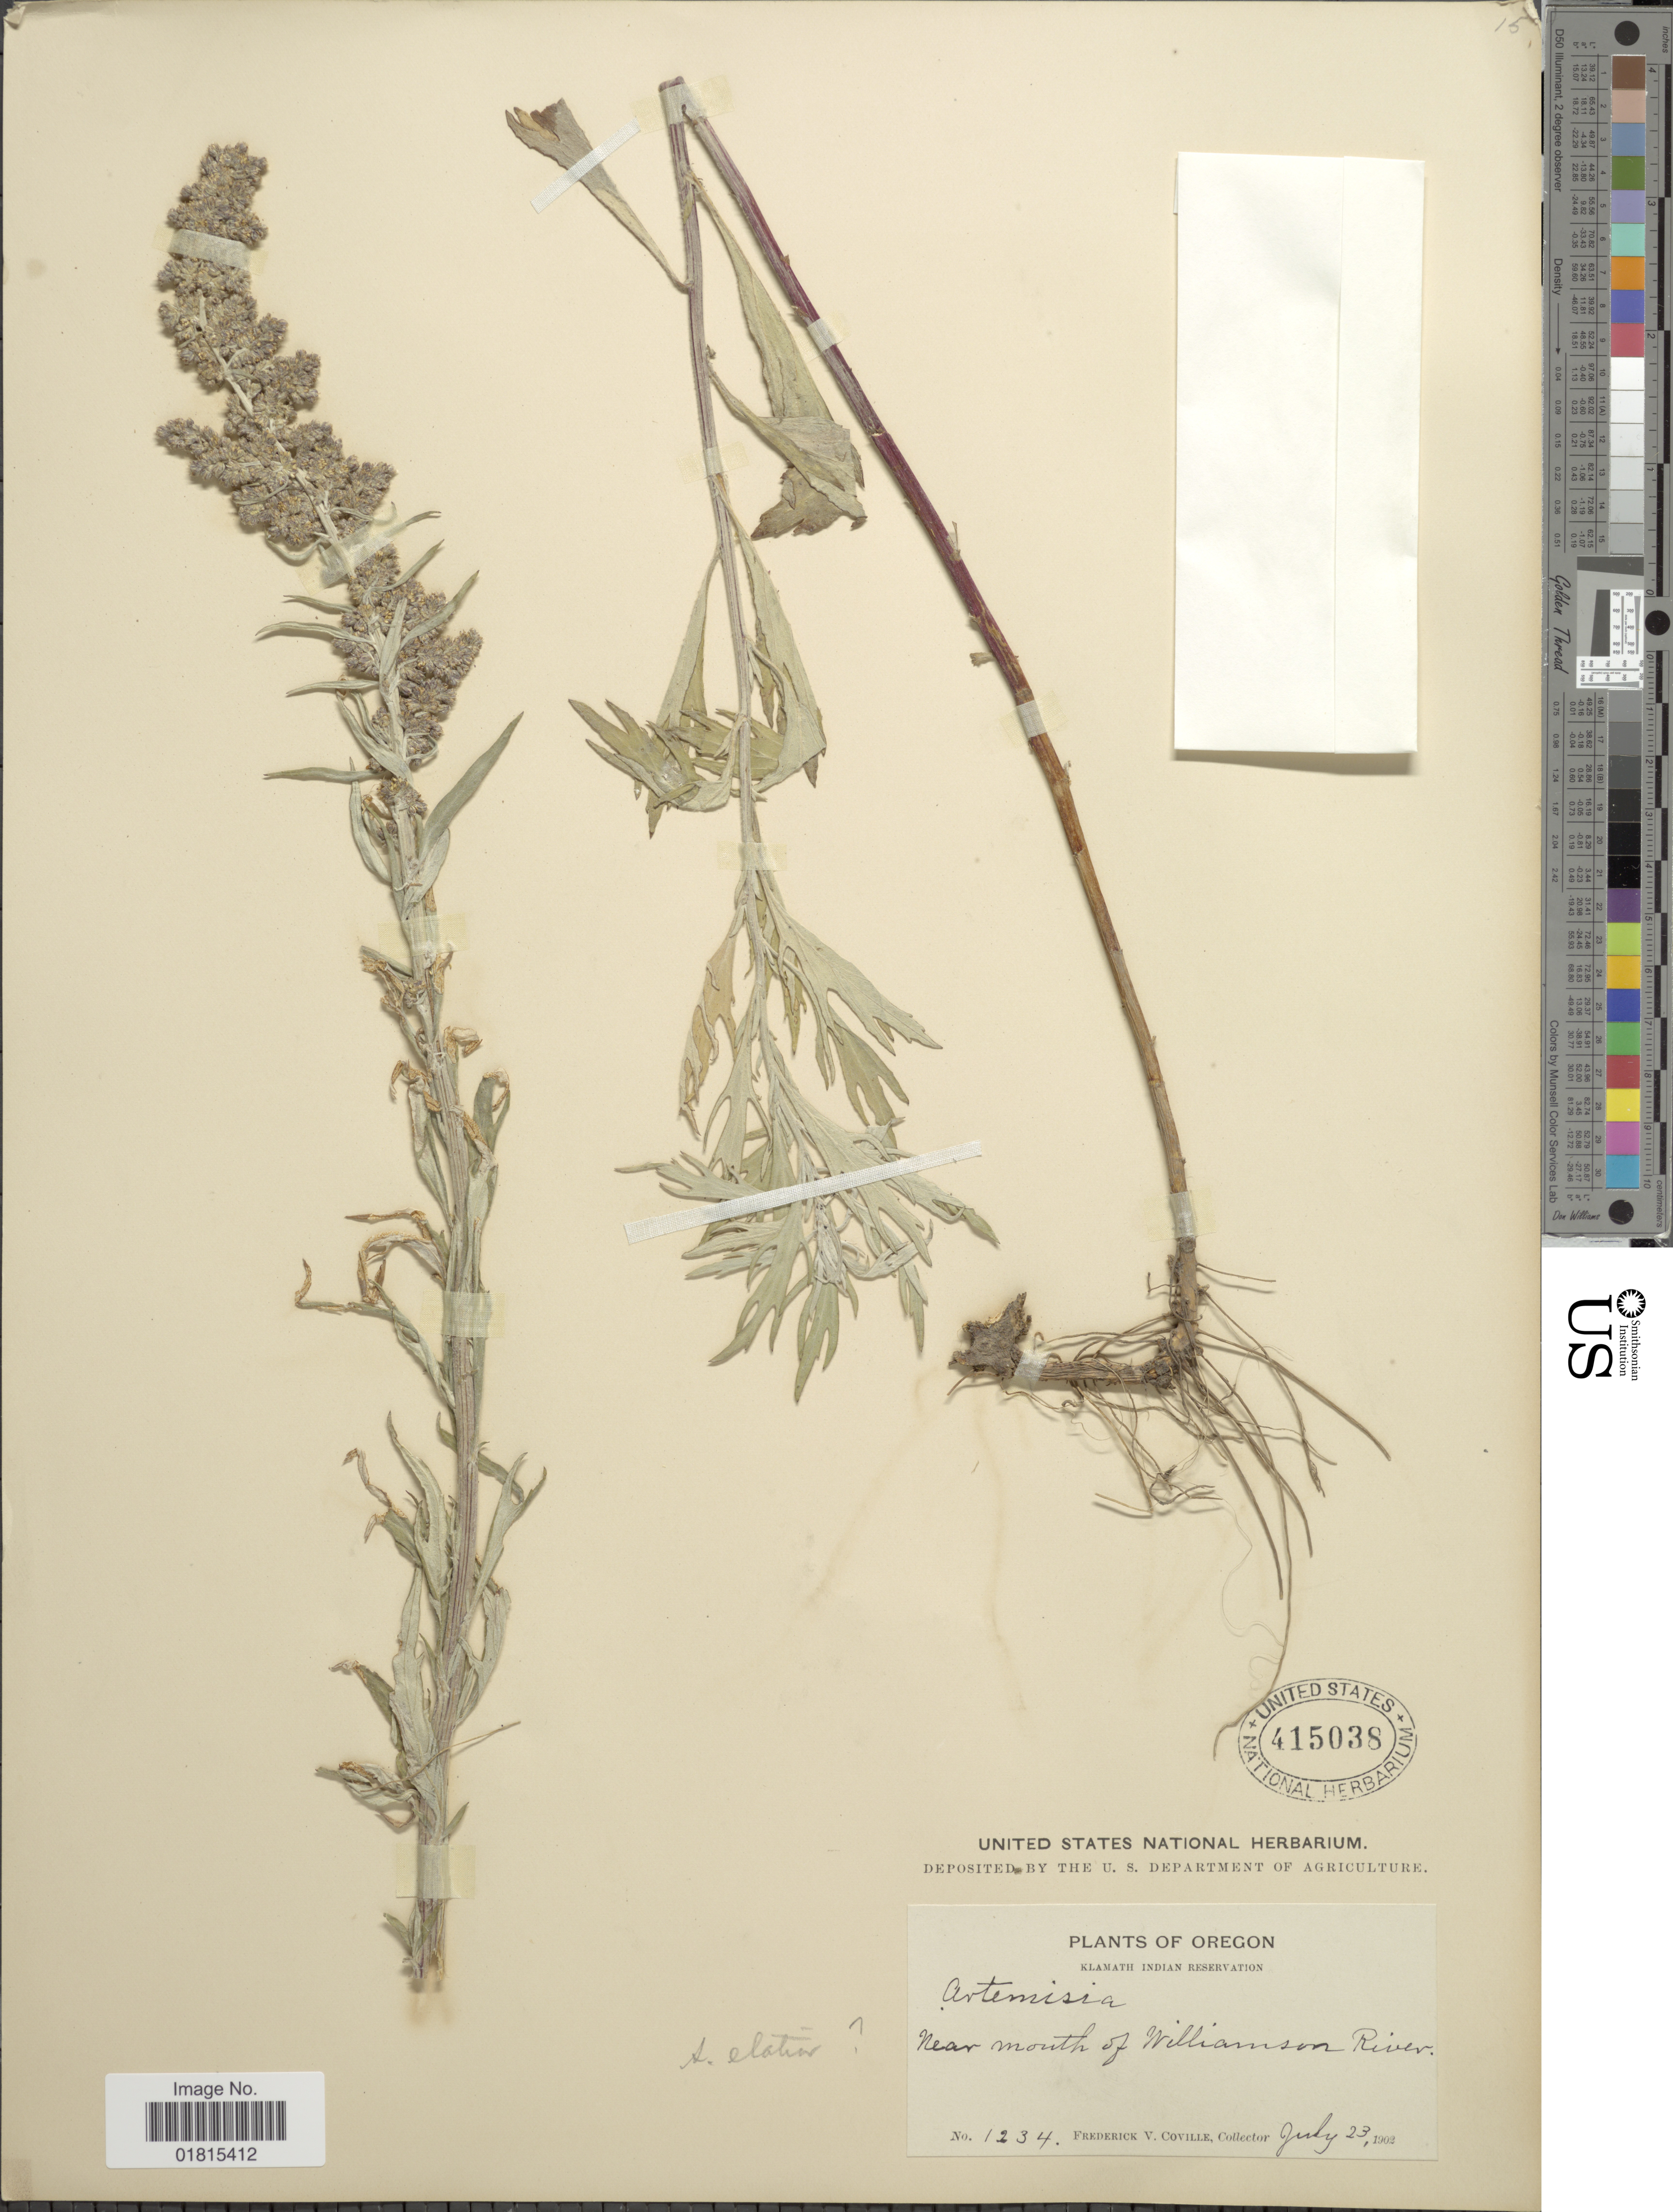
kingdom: Plantae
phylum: Tracheophyta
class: Magnoliopsida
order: Asterales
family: Asteraceae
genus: Artemisia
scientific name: Artemisia elatior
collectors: F. V. Coville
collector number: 1234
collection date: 1902-07-23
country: United States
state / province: Oregon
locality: Klamath Indian Reservation. Near mouth of Williamson River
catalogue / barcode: US 415038